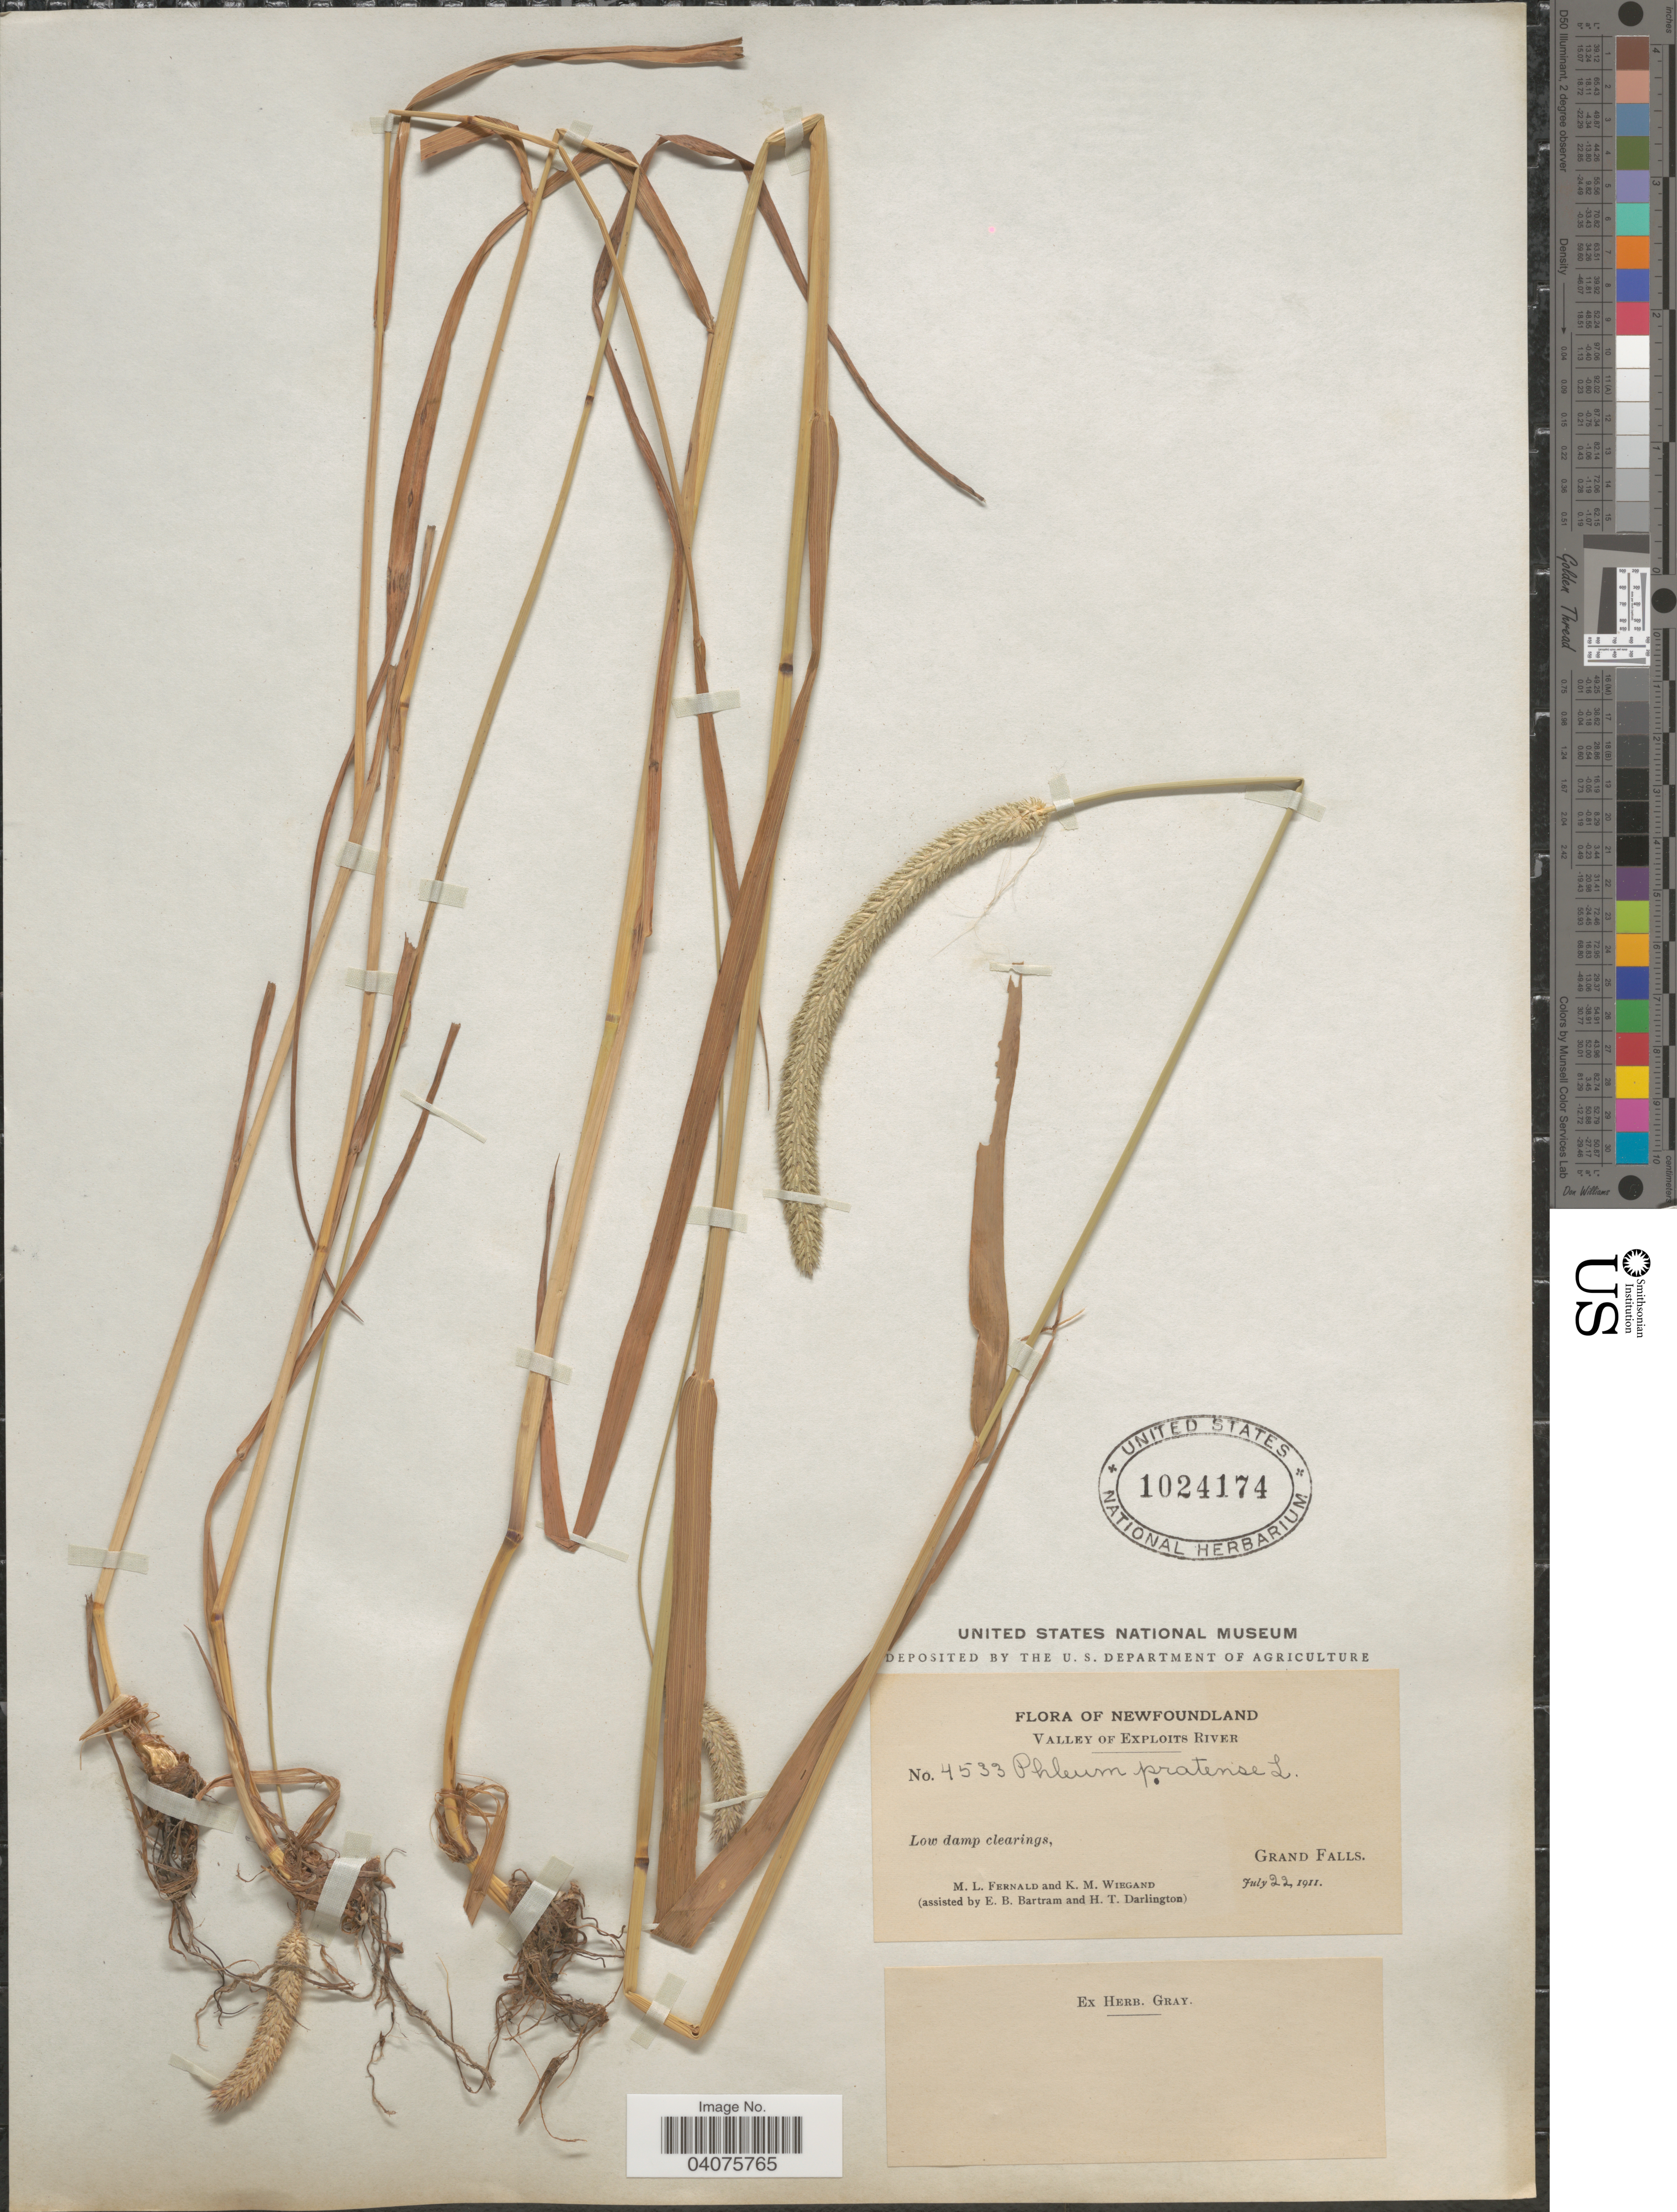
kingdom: Plantae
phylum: Tracheophyta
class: Liliopsida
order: Poales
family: Poaceae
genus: Phleum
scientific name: Phleum pratense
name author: L.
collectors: M. L. Fernald, K. M. Wiegand, E. B. Bartram & H. Darlington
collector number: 4533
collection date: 1911-07-22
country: Canada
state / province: Newfoundland and Labrador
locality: Valley of Exploits River. Low damp clearings, Grand Falls.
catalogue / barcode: US 1024174